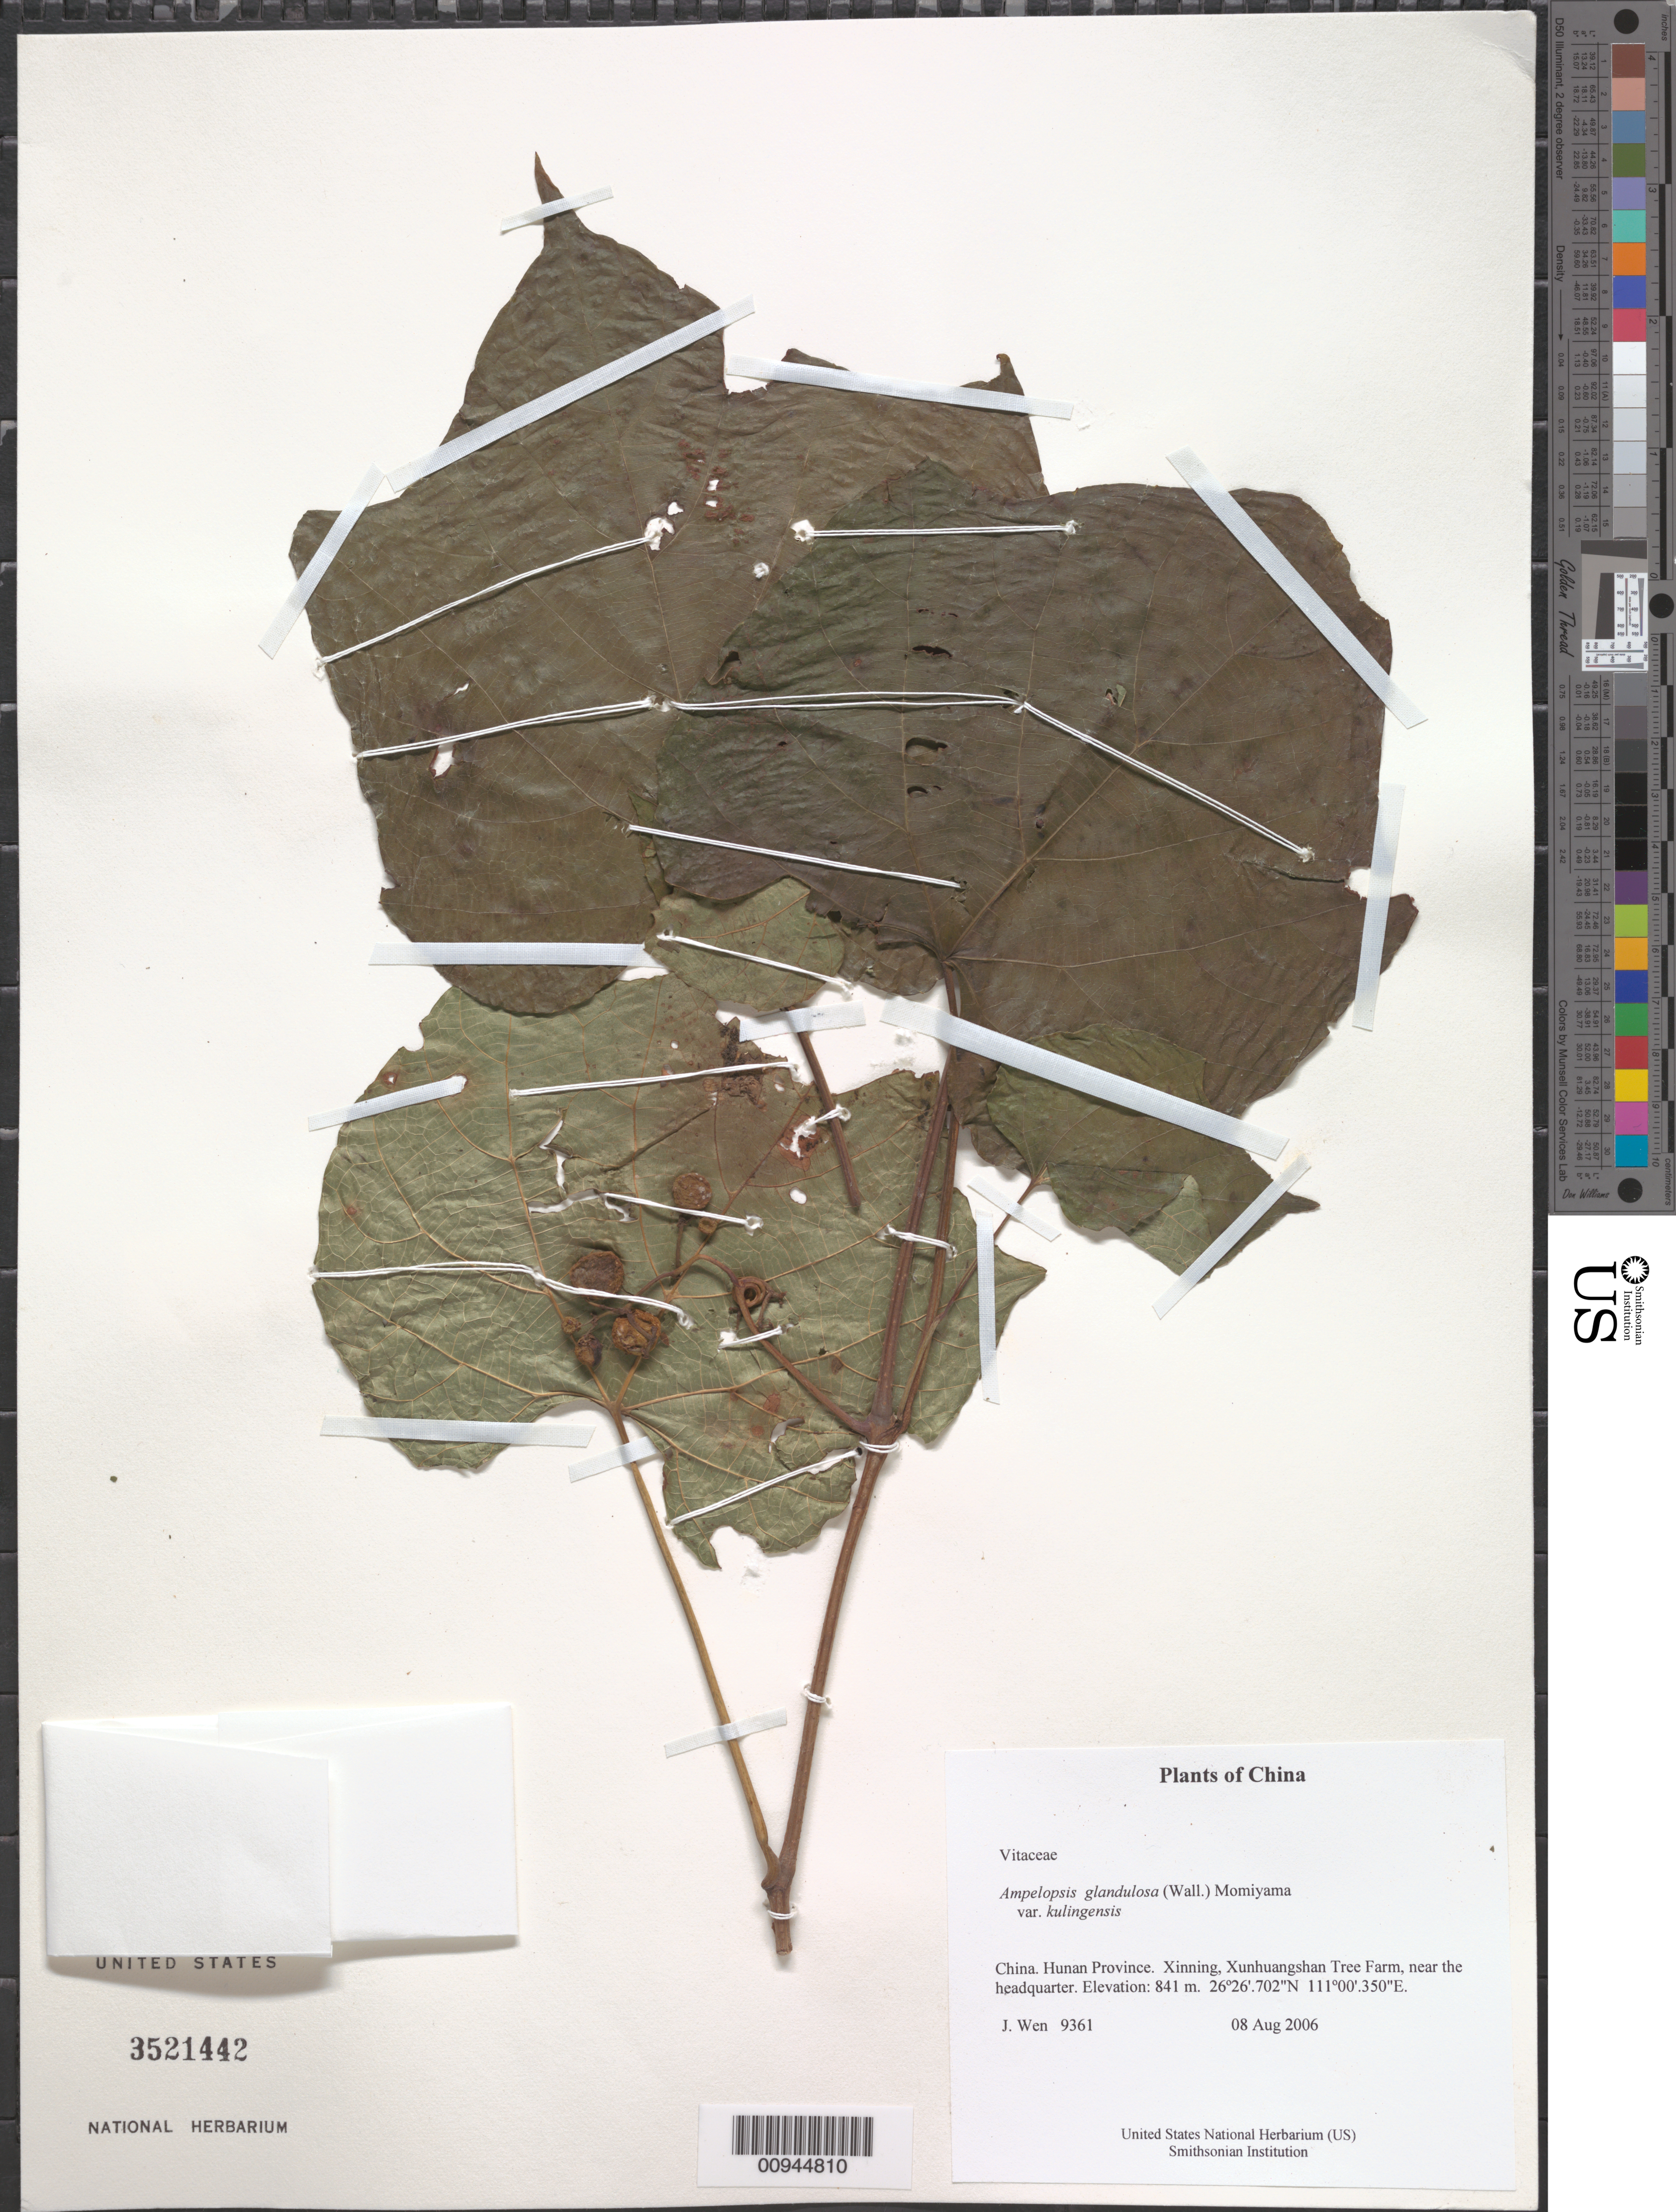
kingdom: Plantae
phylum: Tracheophyta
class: Magnoliopsida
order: Vitales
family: Vitaceae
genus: Ampelopsis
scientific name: Ampelopsis glandulosa var. kulingensis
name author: (Rehder) Momiy.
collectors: J. Wen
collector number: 9361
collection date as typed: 08 Aug 2006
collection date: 2006-08-08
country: China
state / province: Hunan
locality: Xinning, Xunhuangshan Tree Farm, near the headquarter.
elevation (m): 841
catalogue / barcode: US 3521442